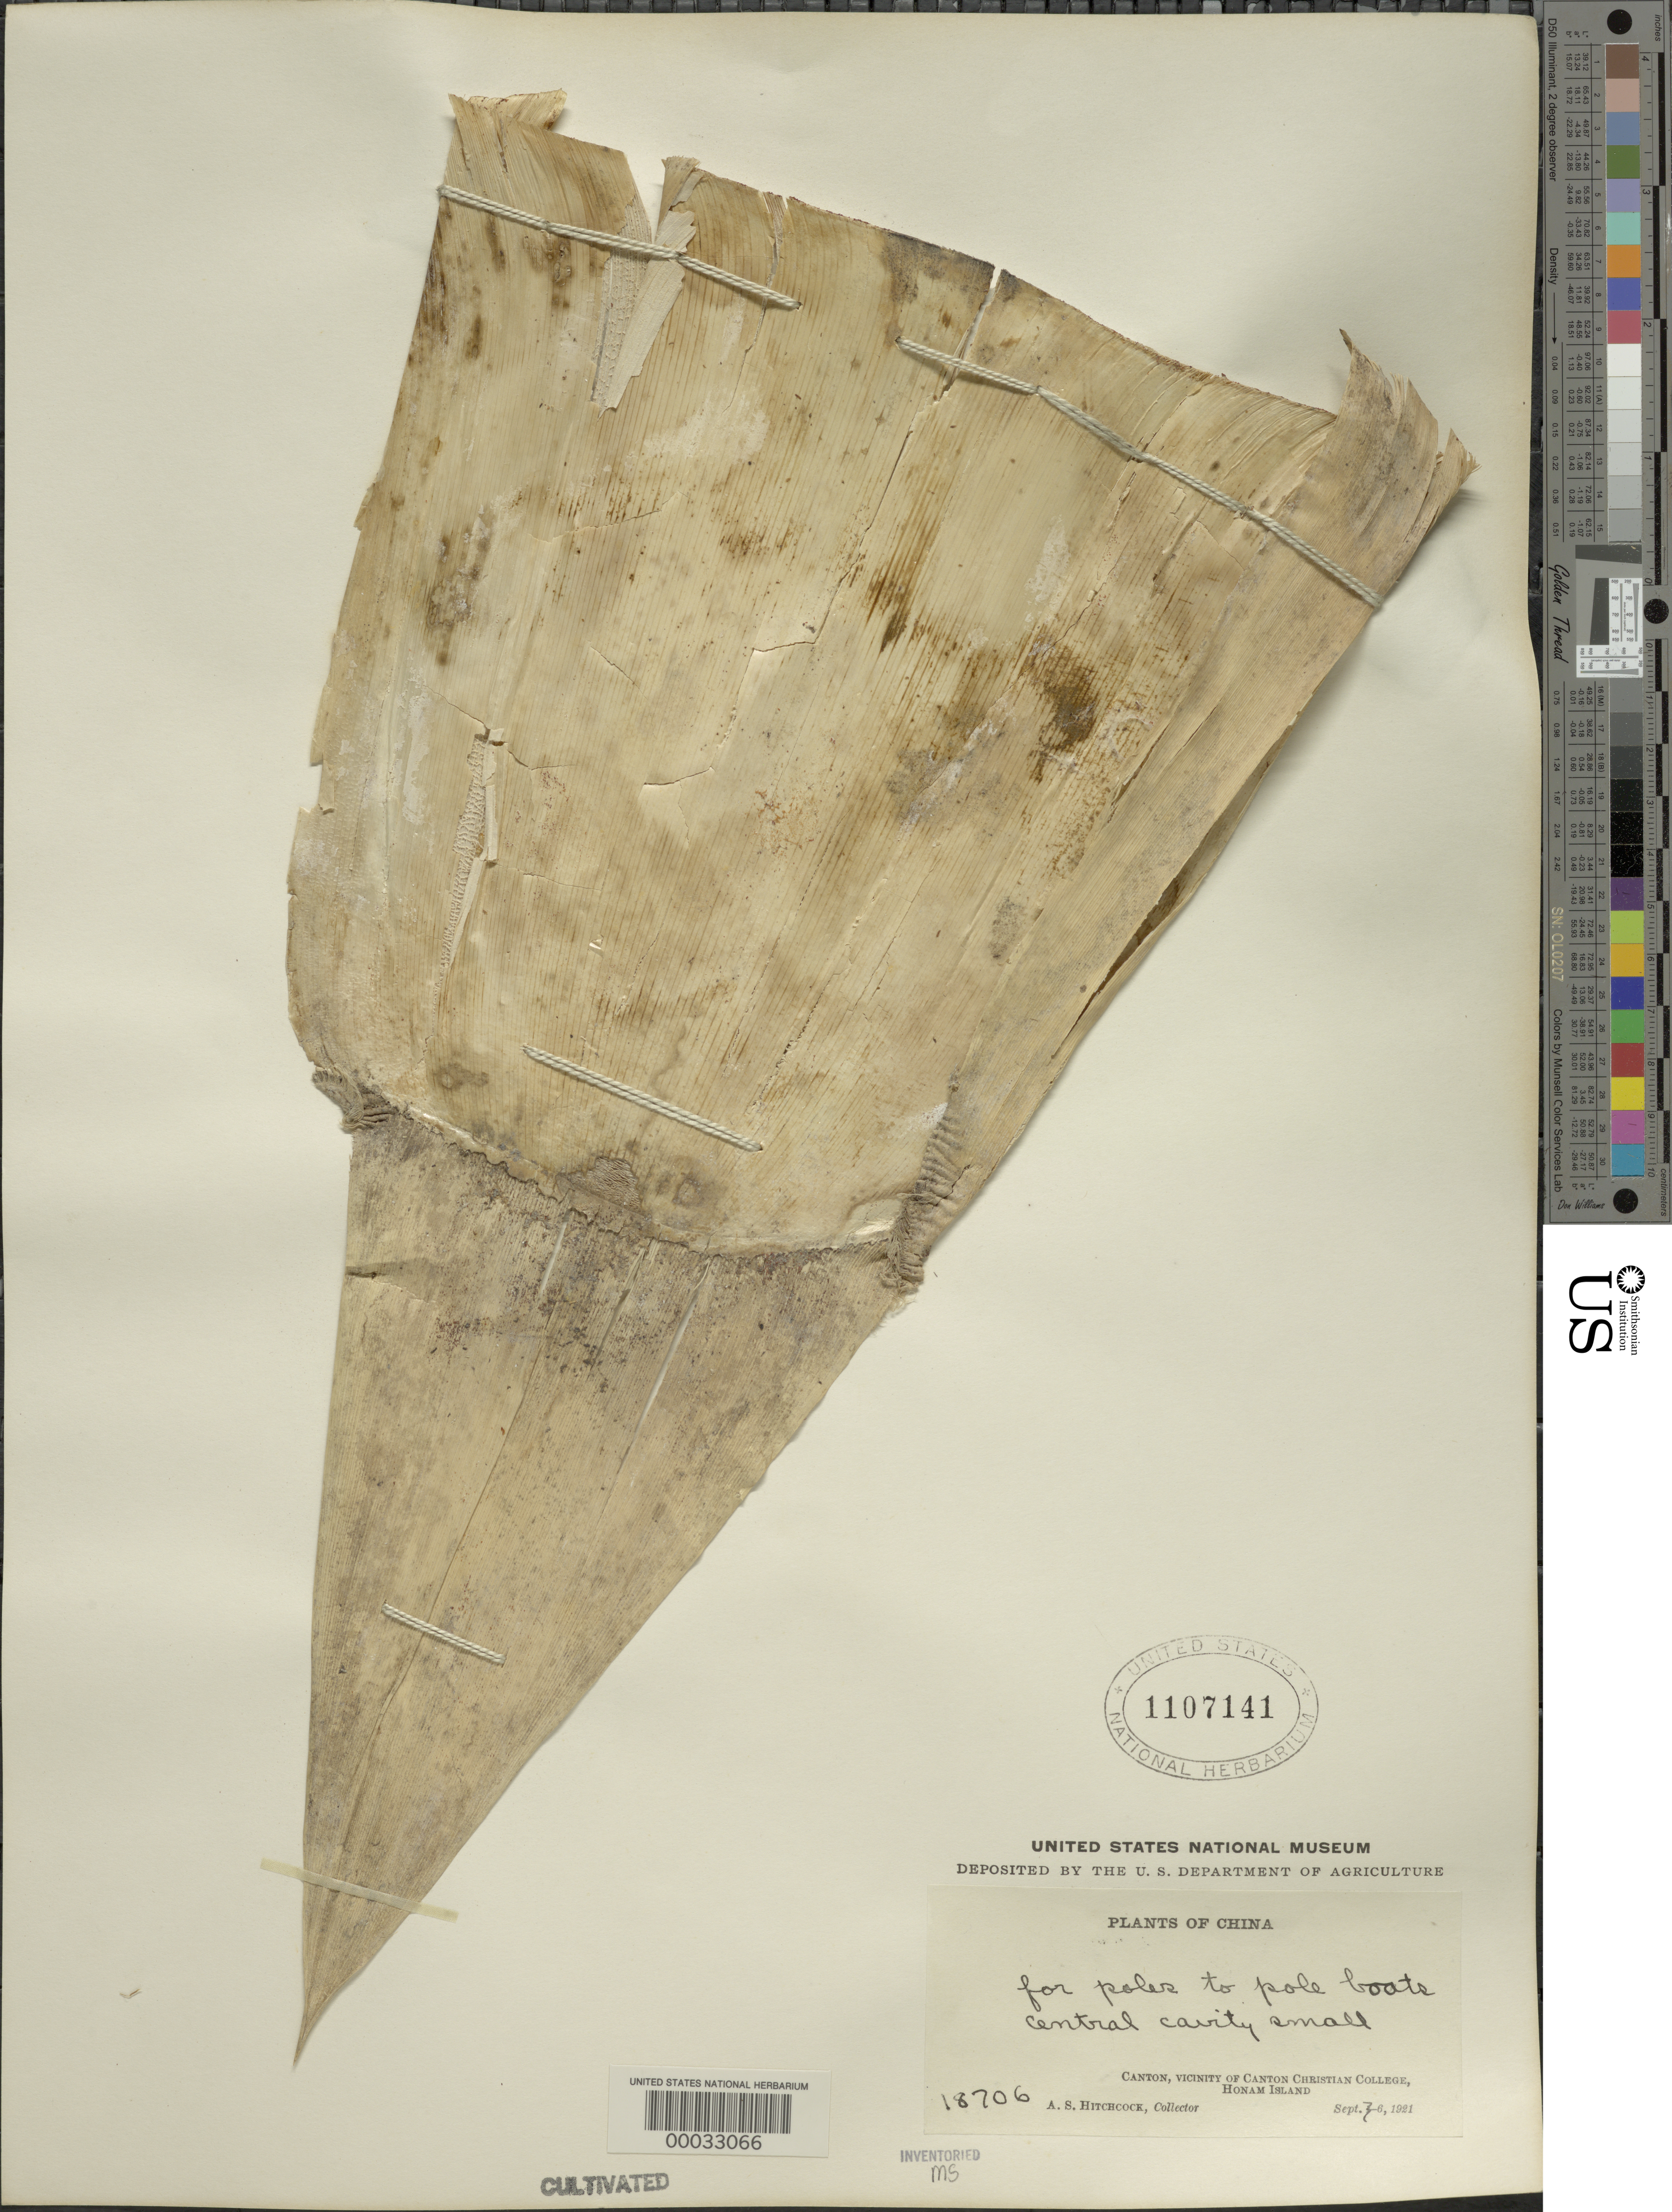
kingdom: Plantae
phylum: Tracheophyta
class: Liliopsida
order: Poales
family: Poaceae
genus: Bambusa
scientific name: Bambusa tuldoides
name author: Munro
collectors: A. S. Hitchcock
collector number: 18706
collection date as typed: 06 Sep 1921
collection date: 1921-09-06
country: China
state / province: Guangdong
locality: Canton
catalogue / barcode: US 1107141